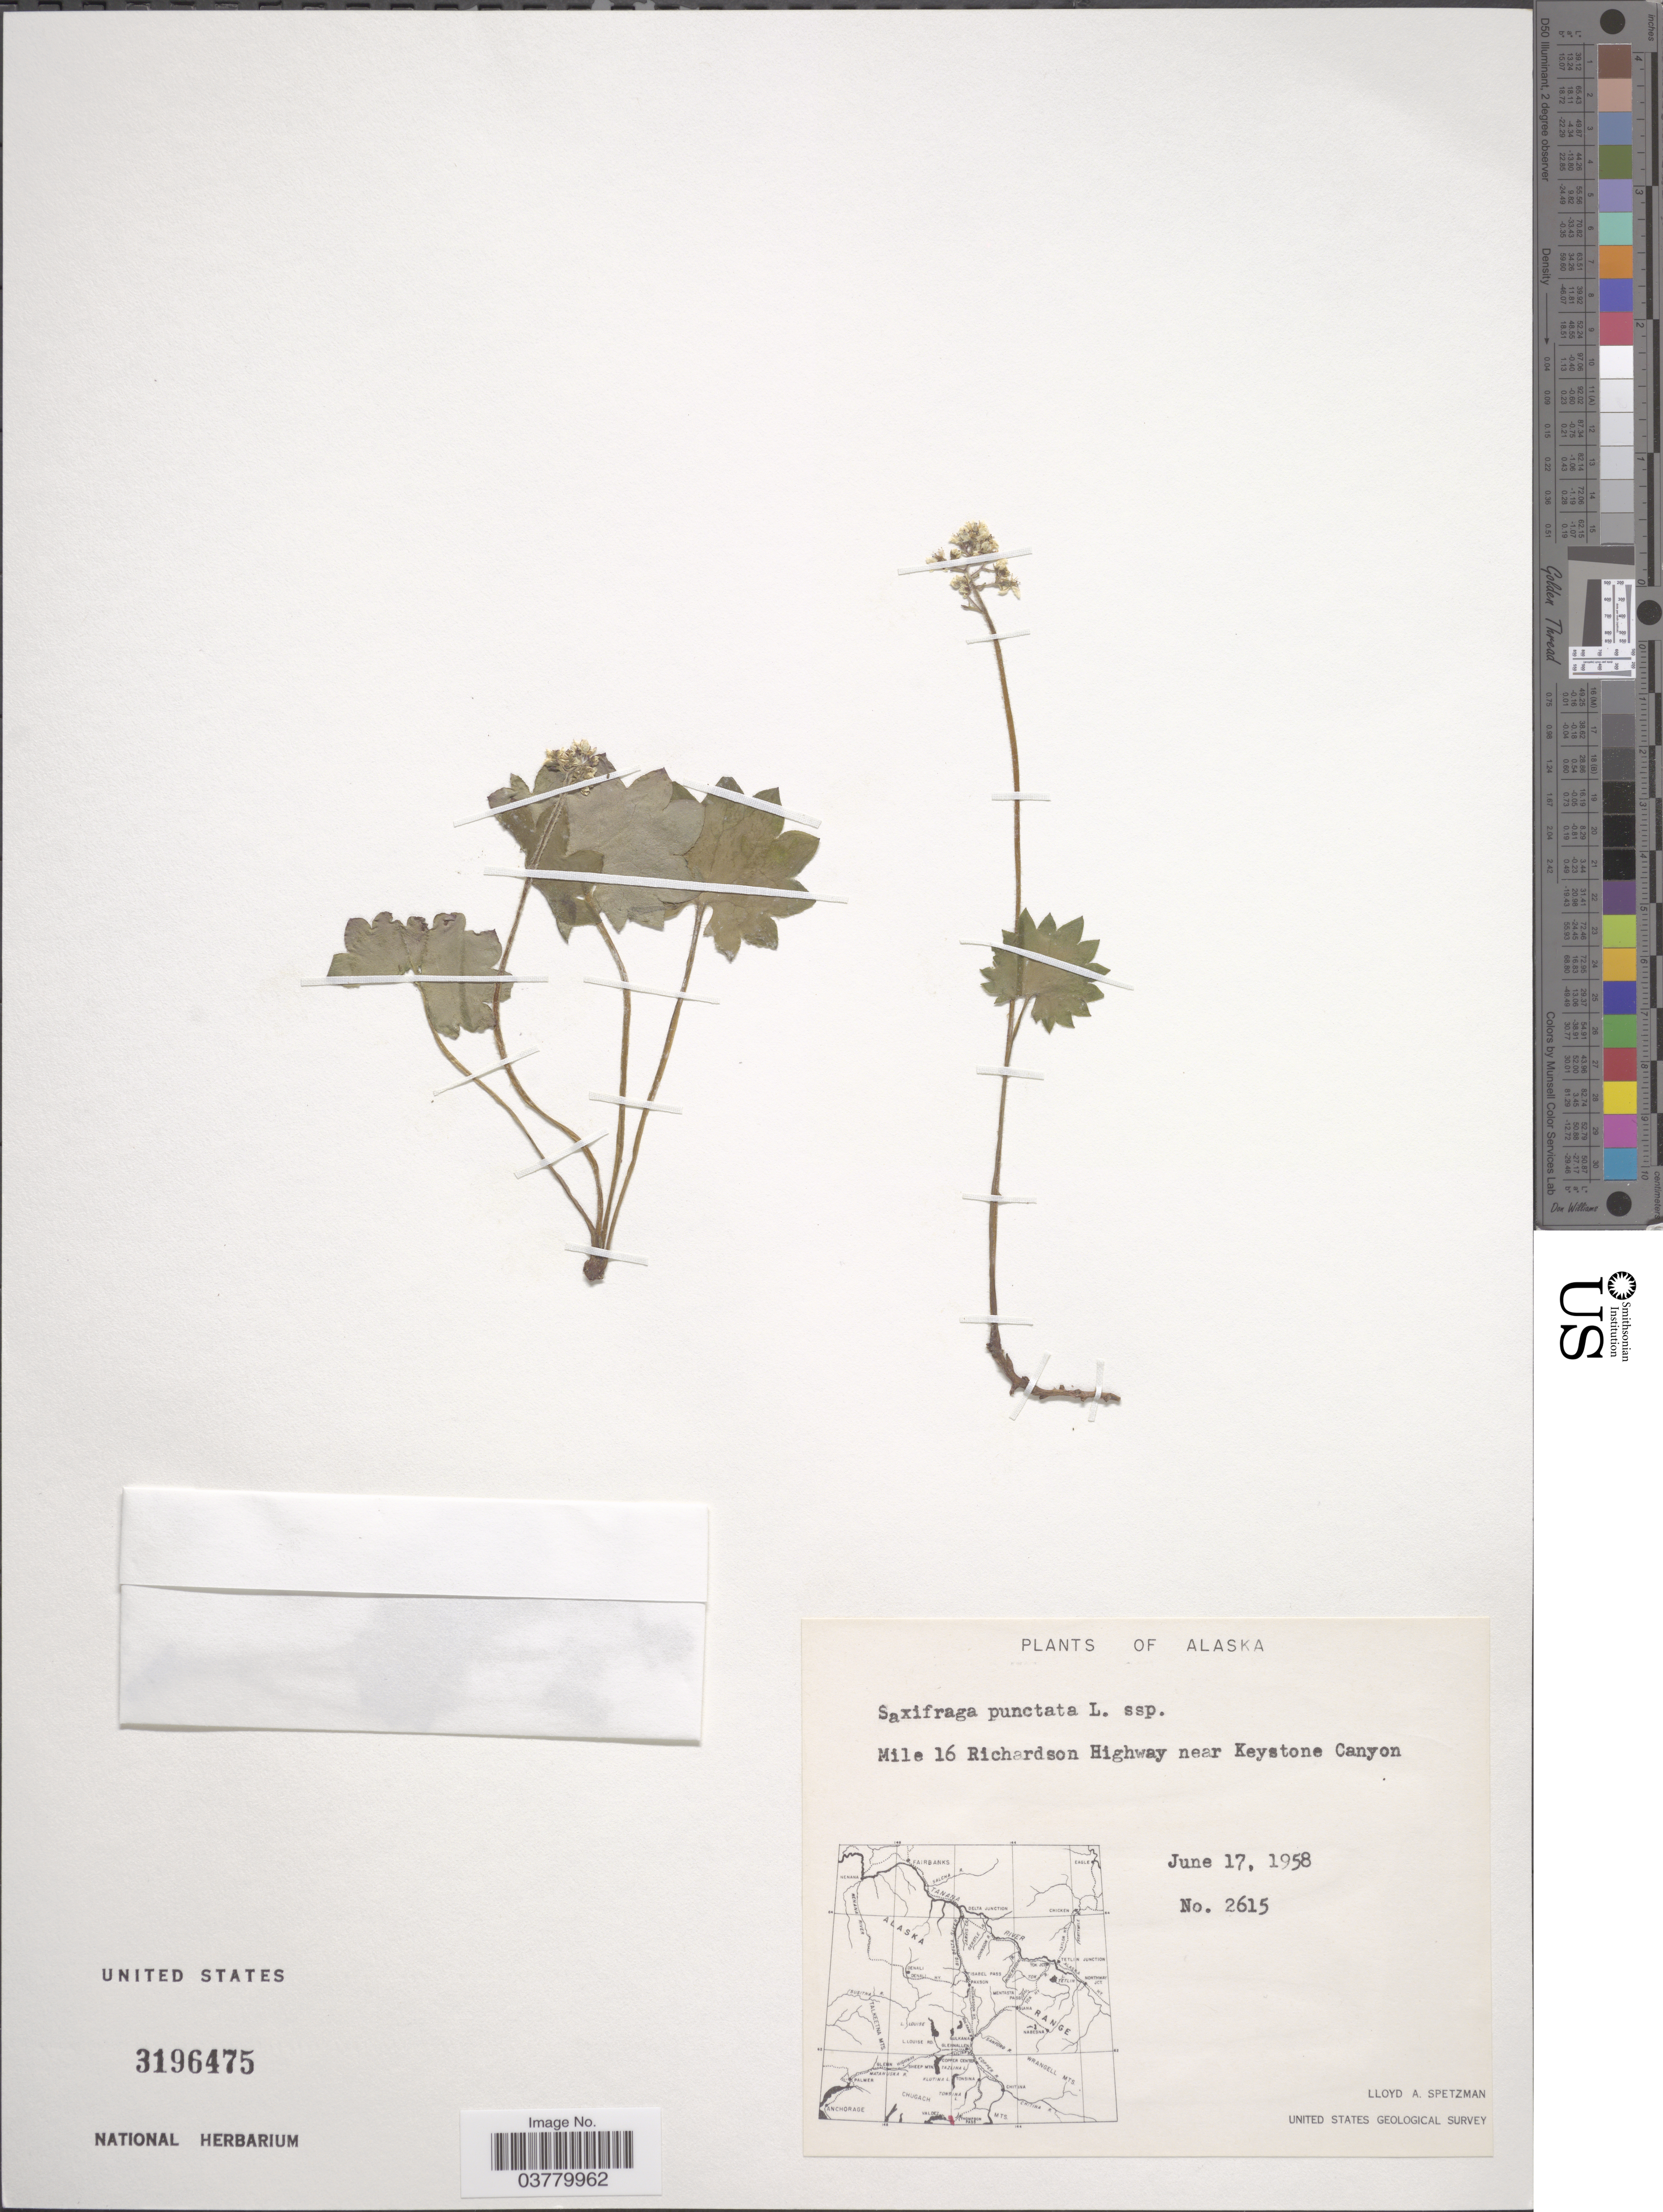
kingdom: Plantae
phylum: Tracheophyta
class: Magnoliopsida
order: Saxifragales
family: Saxifragaceae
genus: Micranthes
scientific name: Micranthes nelsoniana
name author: (D. Don) Small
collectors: L. Spetzman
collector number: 2615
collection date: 1958-06-17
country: United States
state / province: Alaska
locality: Mile 16 Richardson Highway near Keystone Canyon.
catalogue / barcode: US 3196475